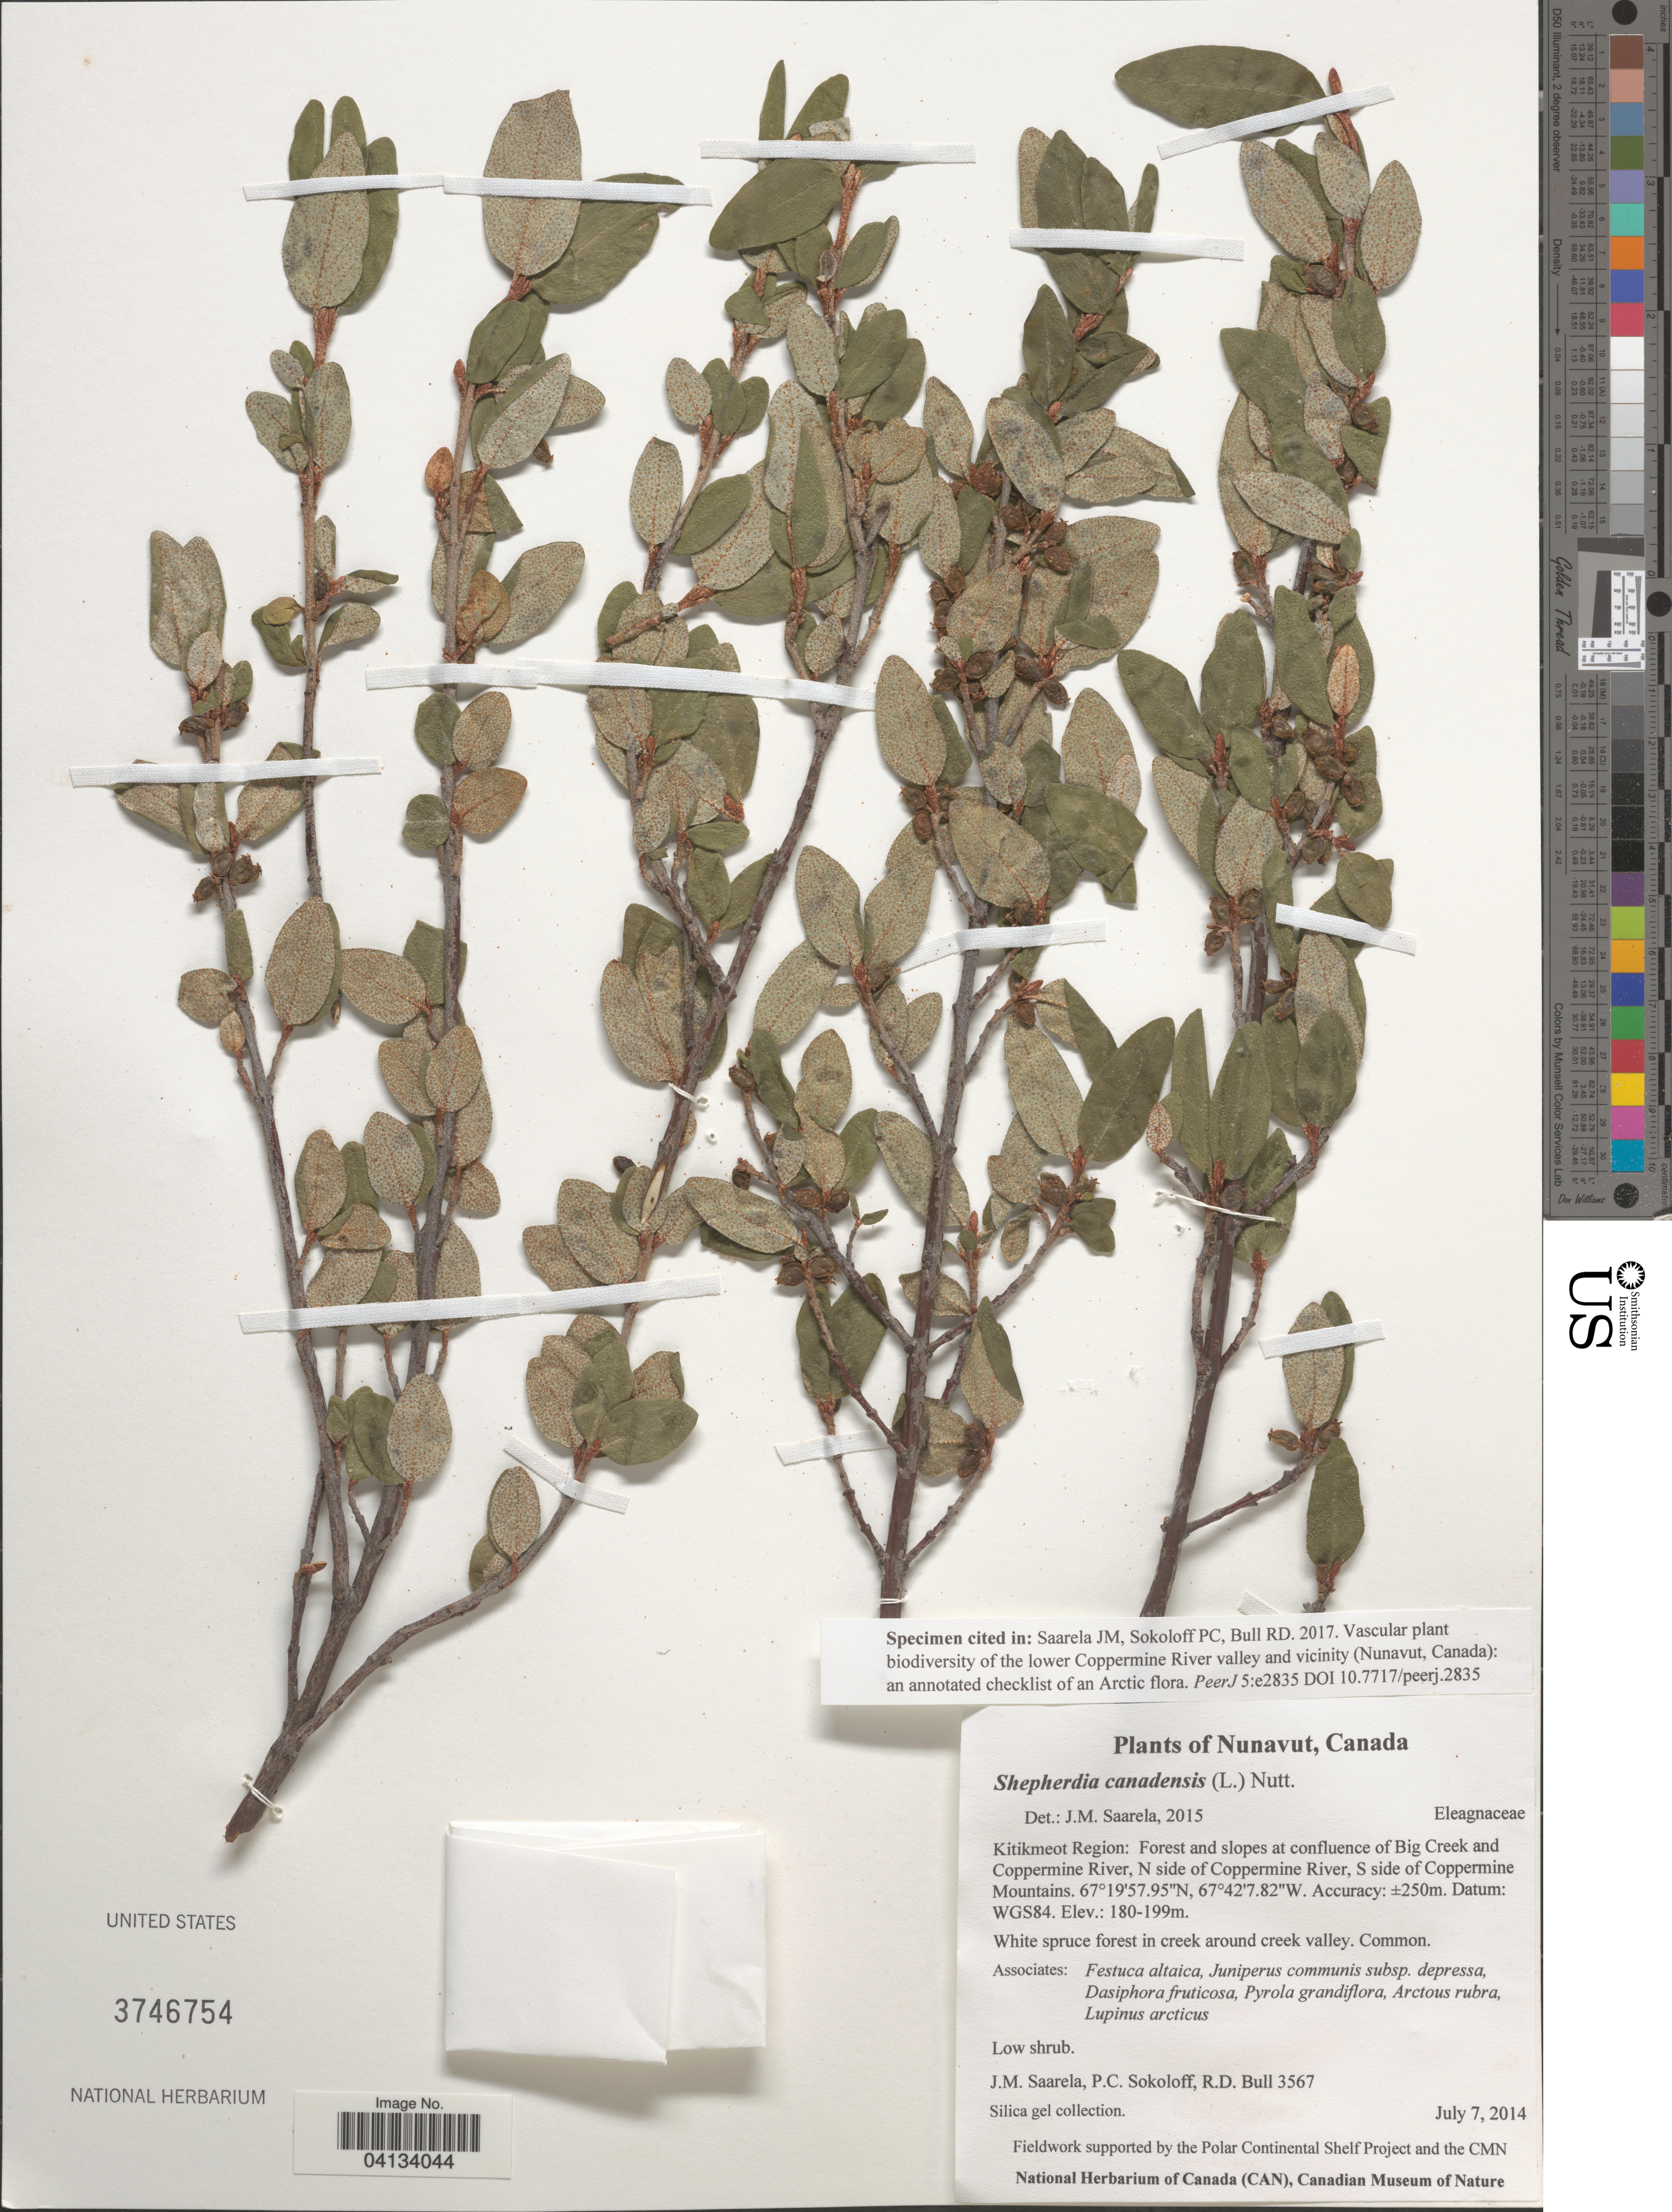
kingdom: Plantae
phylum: Tracheophyta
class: Magnoliopsida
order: Rosales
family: Elaeagnaceae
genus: Shepherdia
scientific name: Shepherdia canadensis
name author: (L.) Nutt.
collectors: J. Saarela, P. Sokoloff & R. Bull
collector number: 3567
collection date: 2014-07-07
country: Canada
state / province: Nunavut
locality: Kitikmeot Region: Forest and slopes at confluence of Big Creek and Coppermine River, N side of Coppermine River, S side of Coppermine Mountains. WGS84.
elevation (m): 180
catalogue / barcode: US 3746754